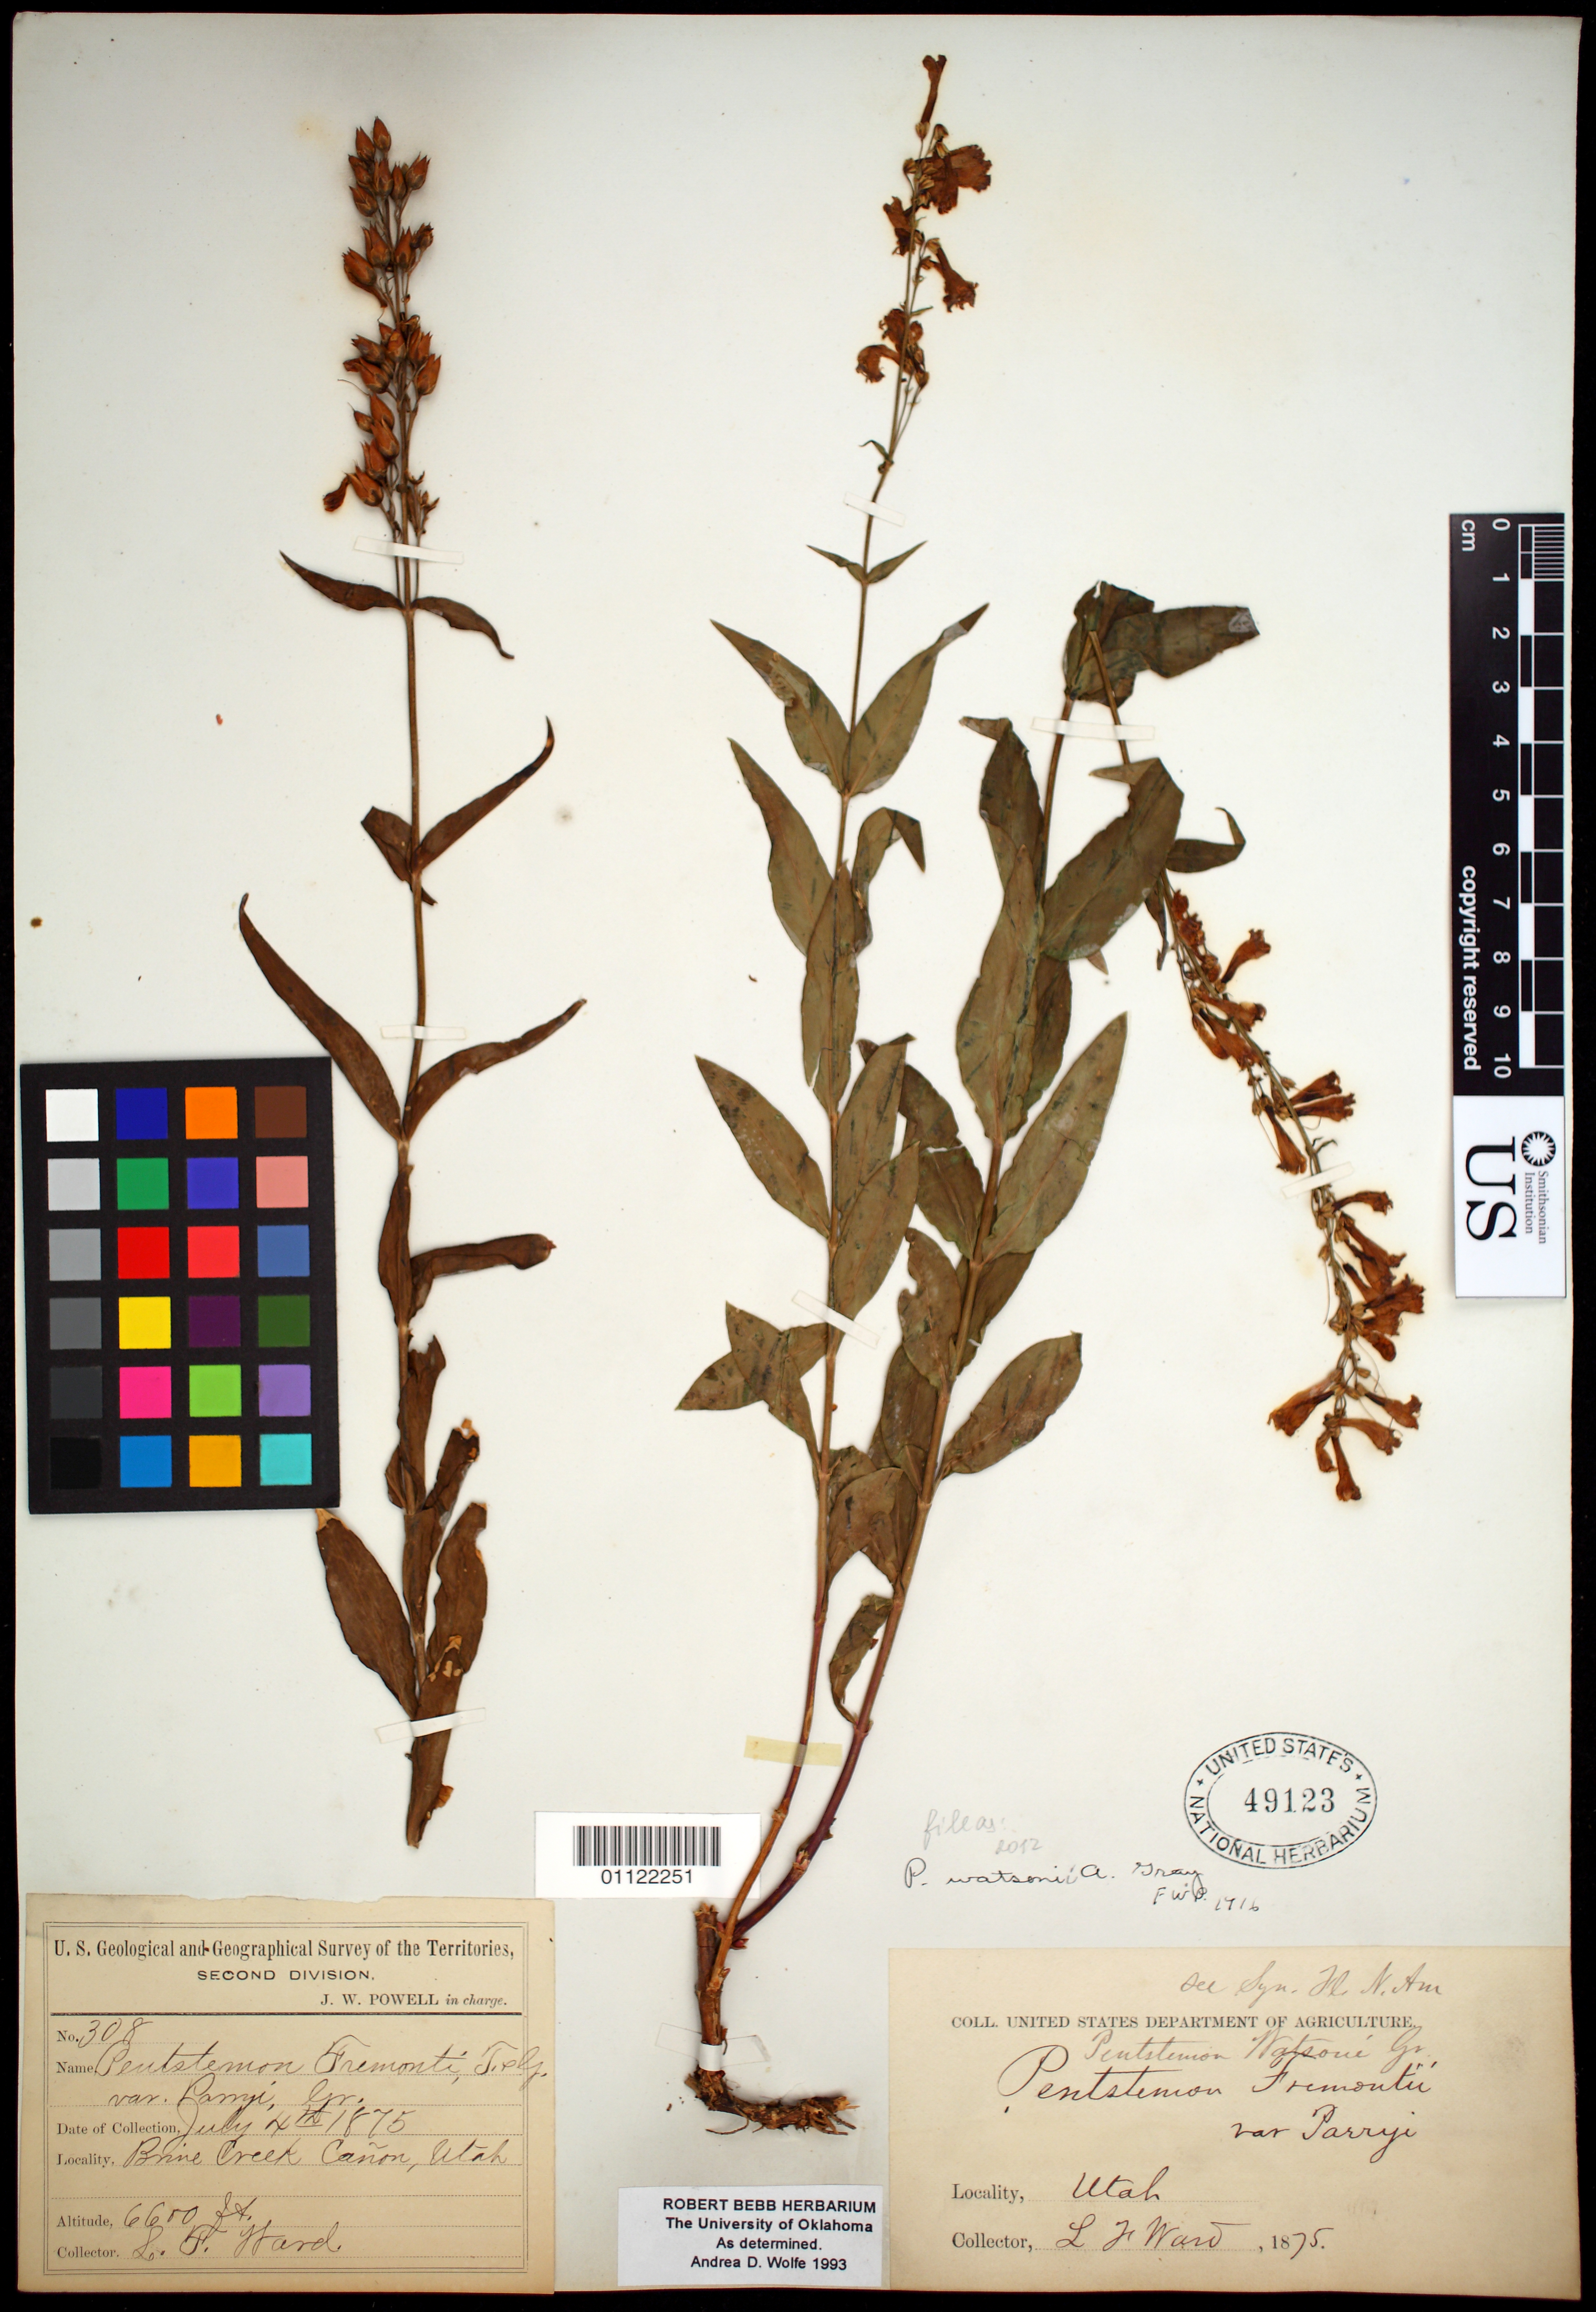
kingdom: Plantae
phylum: Tracheophyta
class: Magnoliopsida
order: Lamiales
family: Plantaginaceae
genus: Penstemon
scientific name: Penstemon watsonii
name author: A. Gray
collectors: L. F. Ward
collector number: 308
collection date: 1875-07-04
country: United States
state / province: Utah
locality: Brine Creek Canyon, above King's Meadows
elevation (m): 2073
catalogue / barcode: US 49123